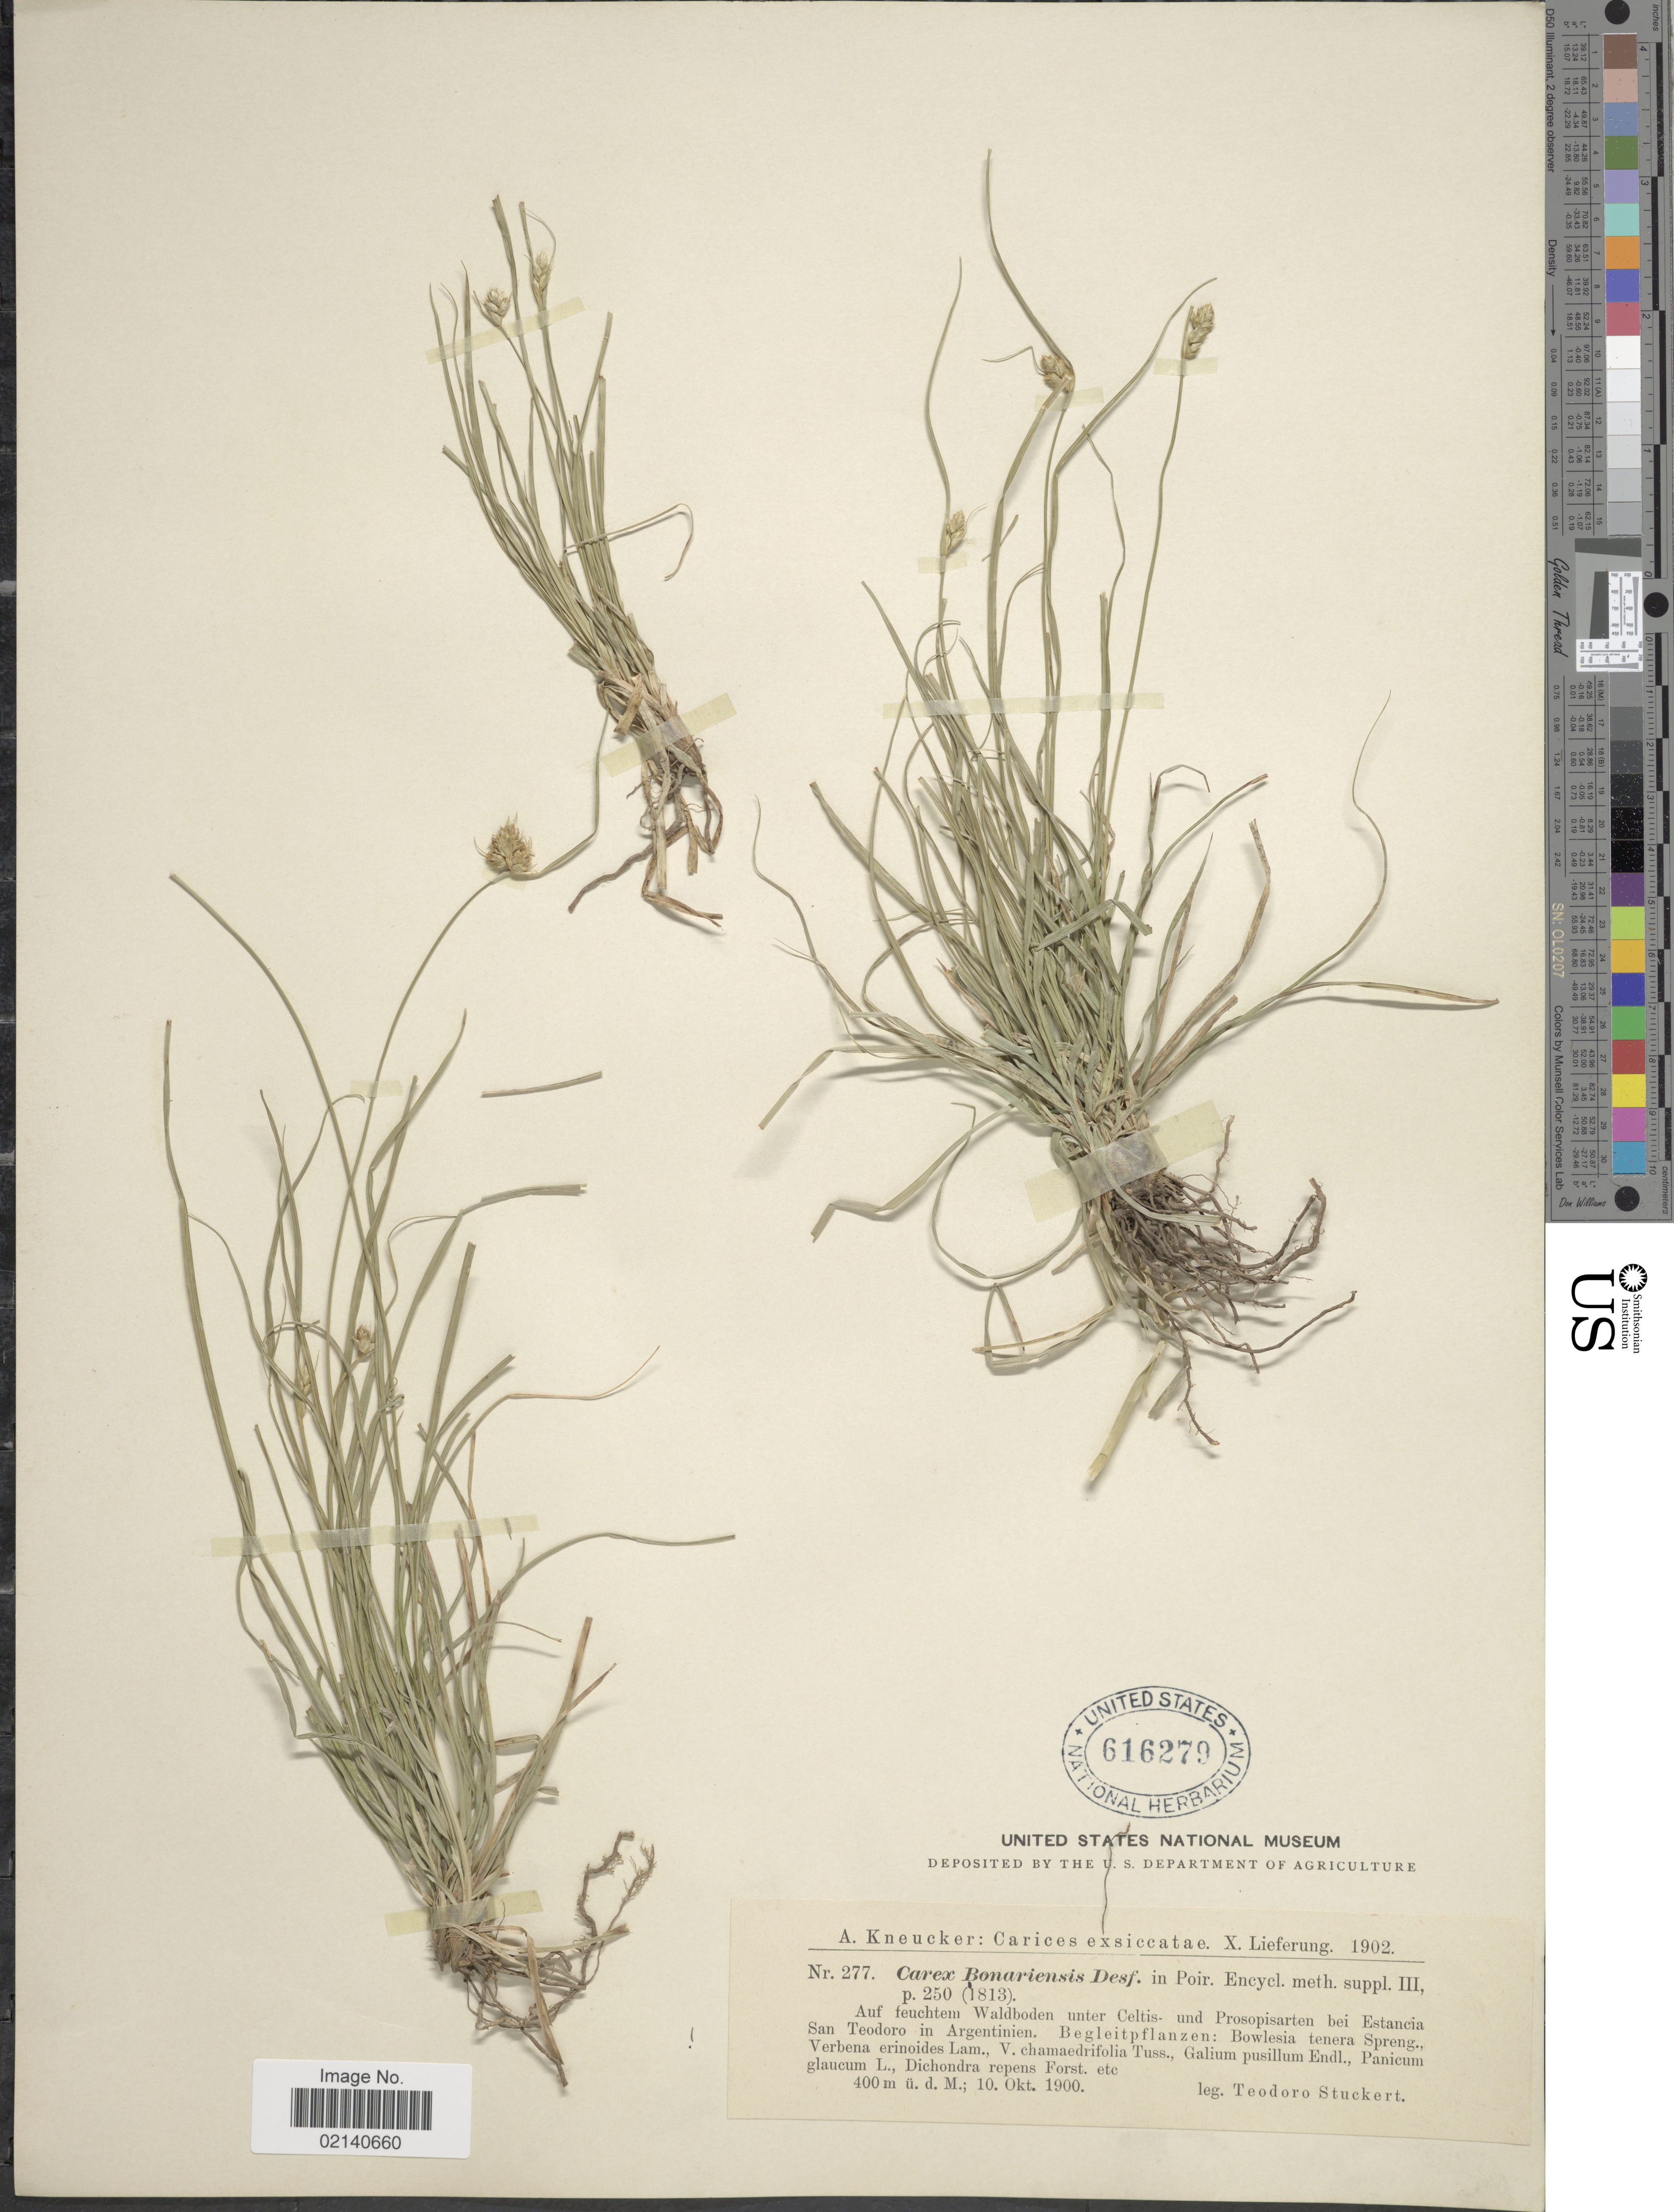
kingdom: Plantae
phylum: Tracheophyta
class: Liliopsida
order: Poales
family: Cyperaceae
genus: Carex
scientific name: Carex pedicularis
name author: Jim.Mejías & Naczi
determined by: Jimnéz-Mejias, Pedro, (UPOS), Universidad Pablo de Olavide (SPAIN)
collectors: T. Stuckert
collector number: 277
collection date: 1900-10-10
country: Argentina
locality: Auf feuchtem Waldboden unter Celtis- und Prosopisarten bei Estancia San Teodoro in Argentinien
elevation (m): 400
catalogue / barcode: US 616279